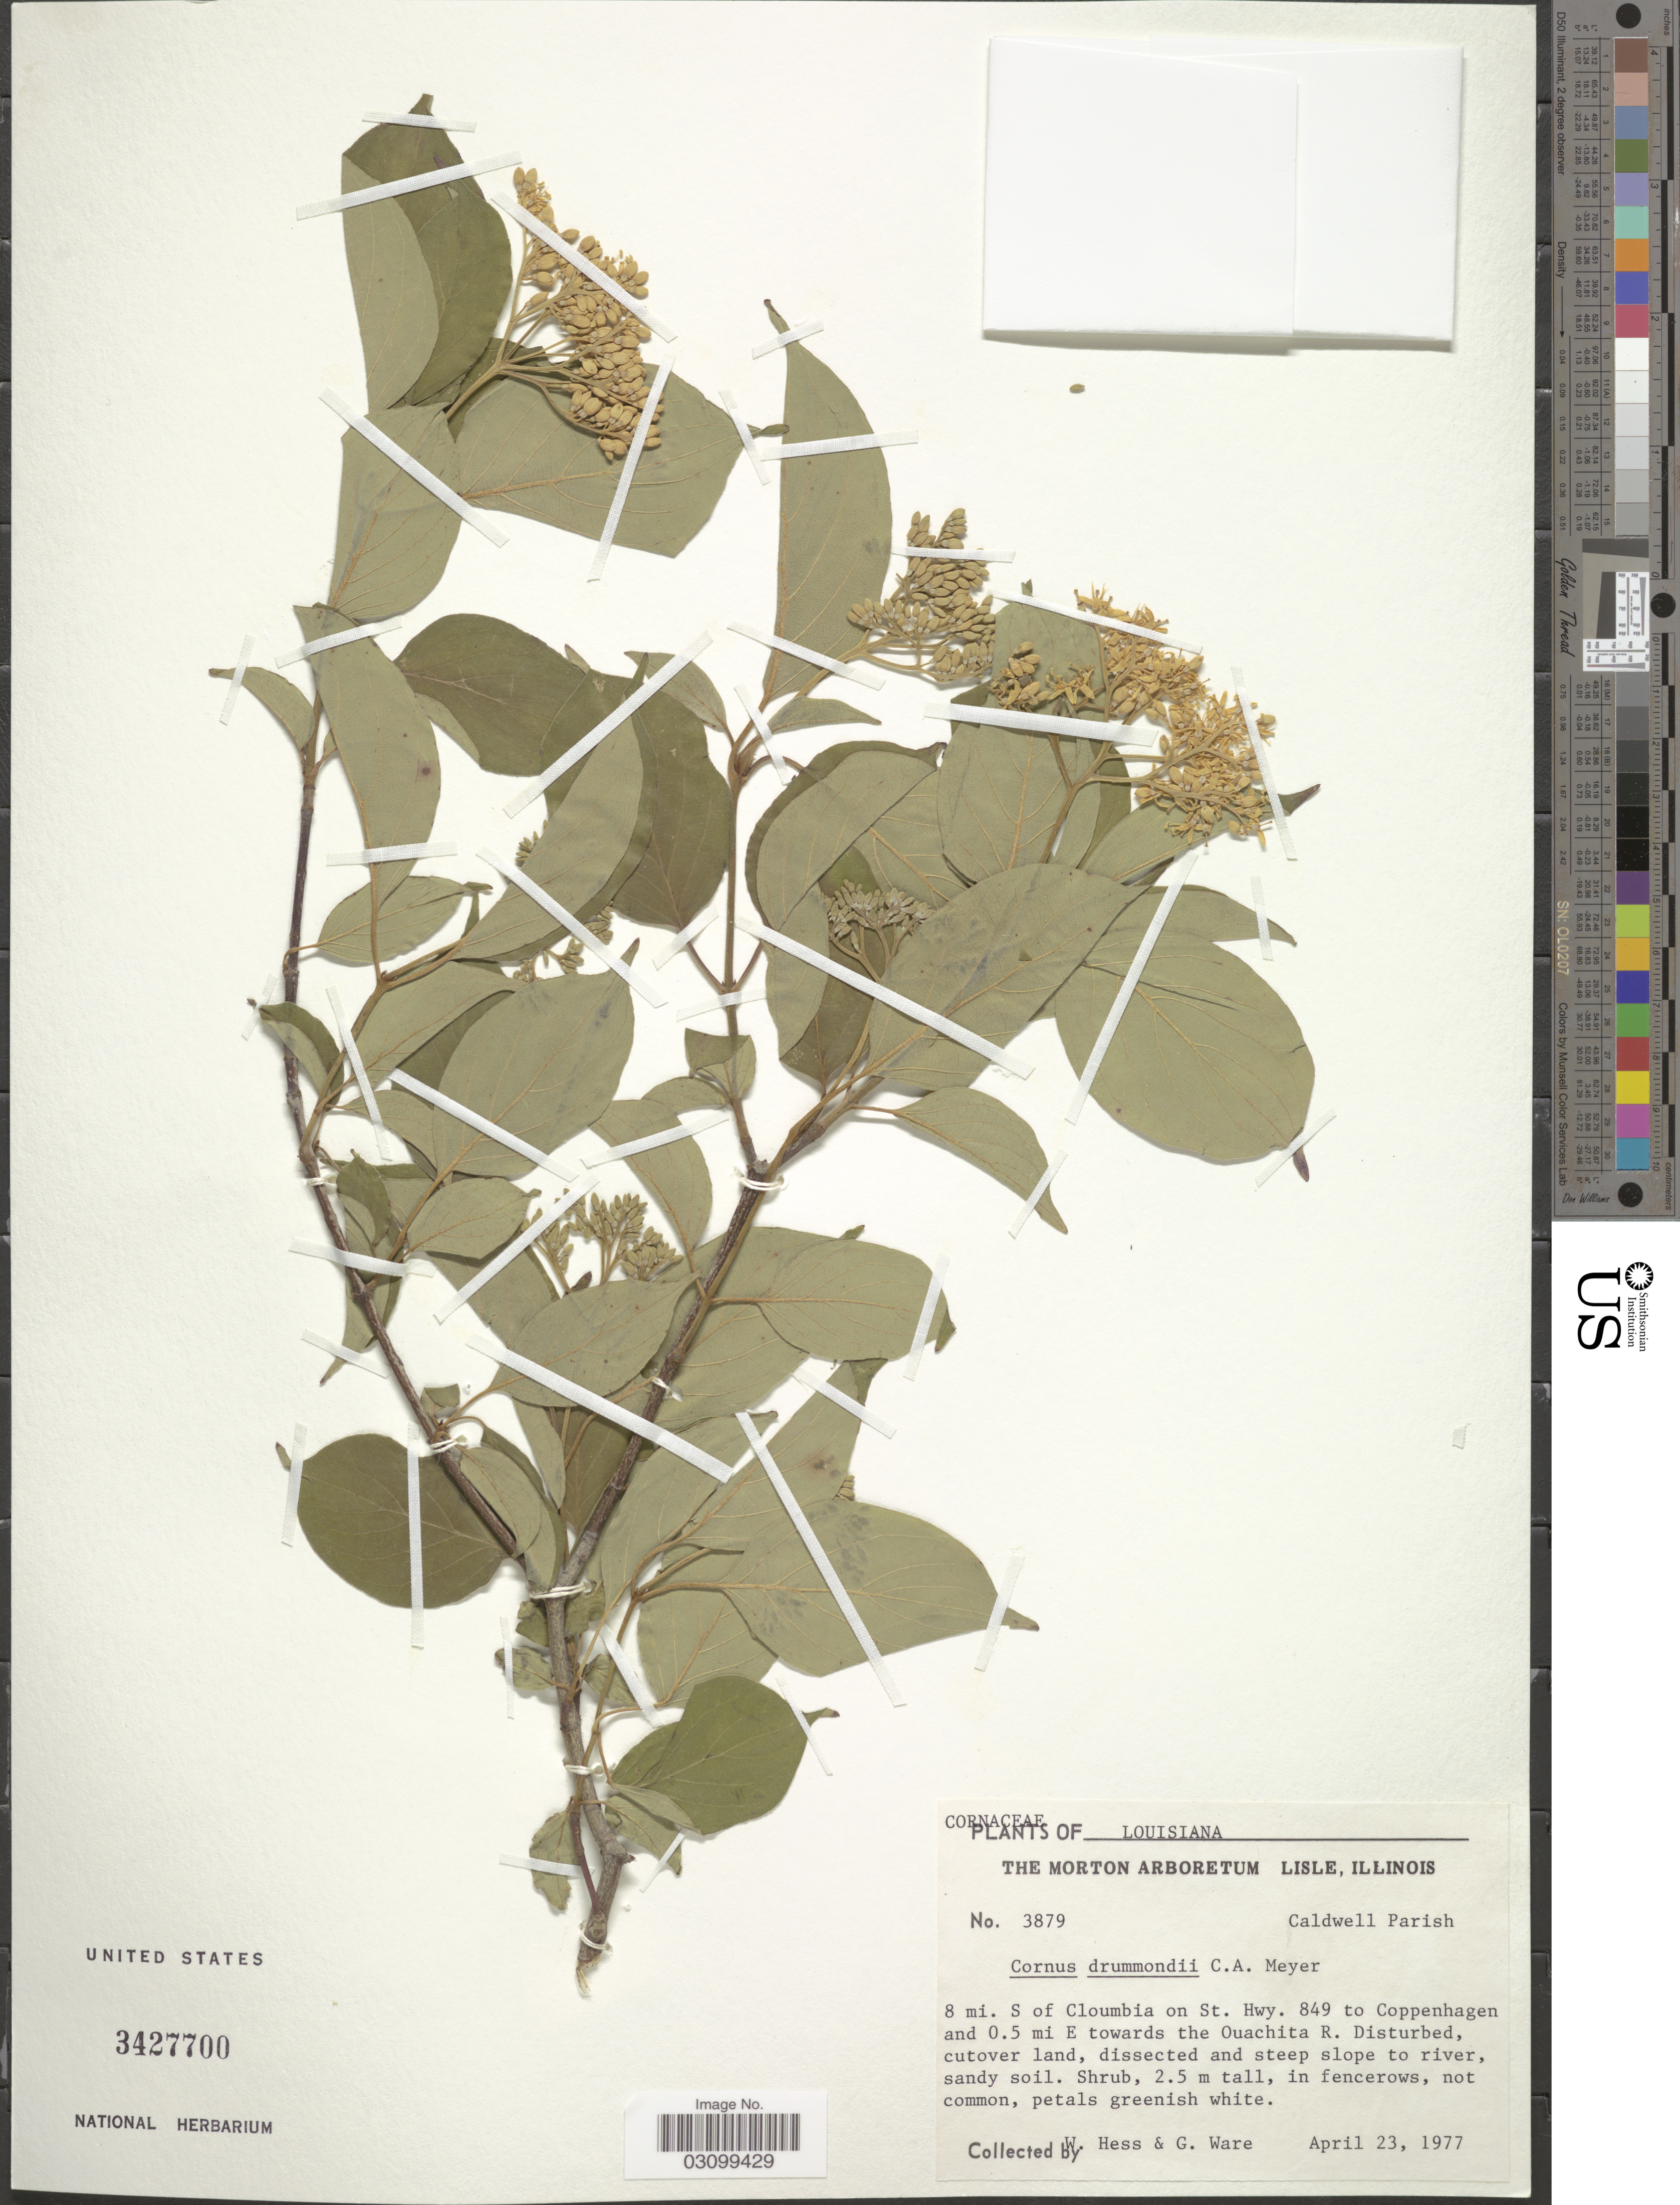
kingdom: Plantae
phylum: Tracheophyta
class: Magnoliopsida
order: Cornales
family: Cornaceae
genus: Cornus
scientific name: Cornus drummondii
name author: C.A. Mey.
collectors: W. Hess & G. Ware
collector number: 3879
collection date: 1977-04-23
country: United States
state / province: Louisiana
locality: The Morton Arboretum Lisle. 8 mi. S of Columbia on St. Hwy. 849 to Coppenhagen and 0.5 mi E towards the Ouachita R.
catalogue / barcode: US 3427700